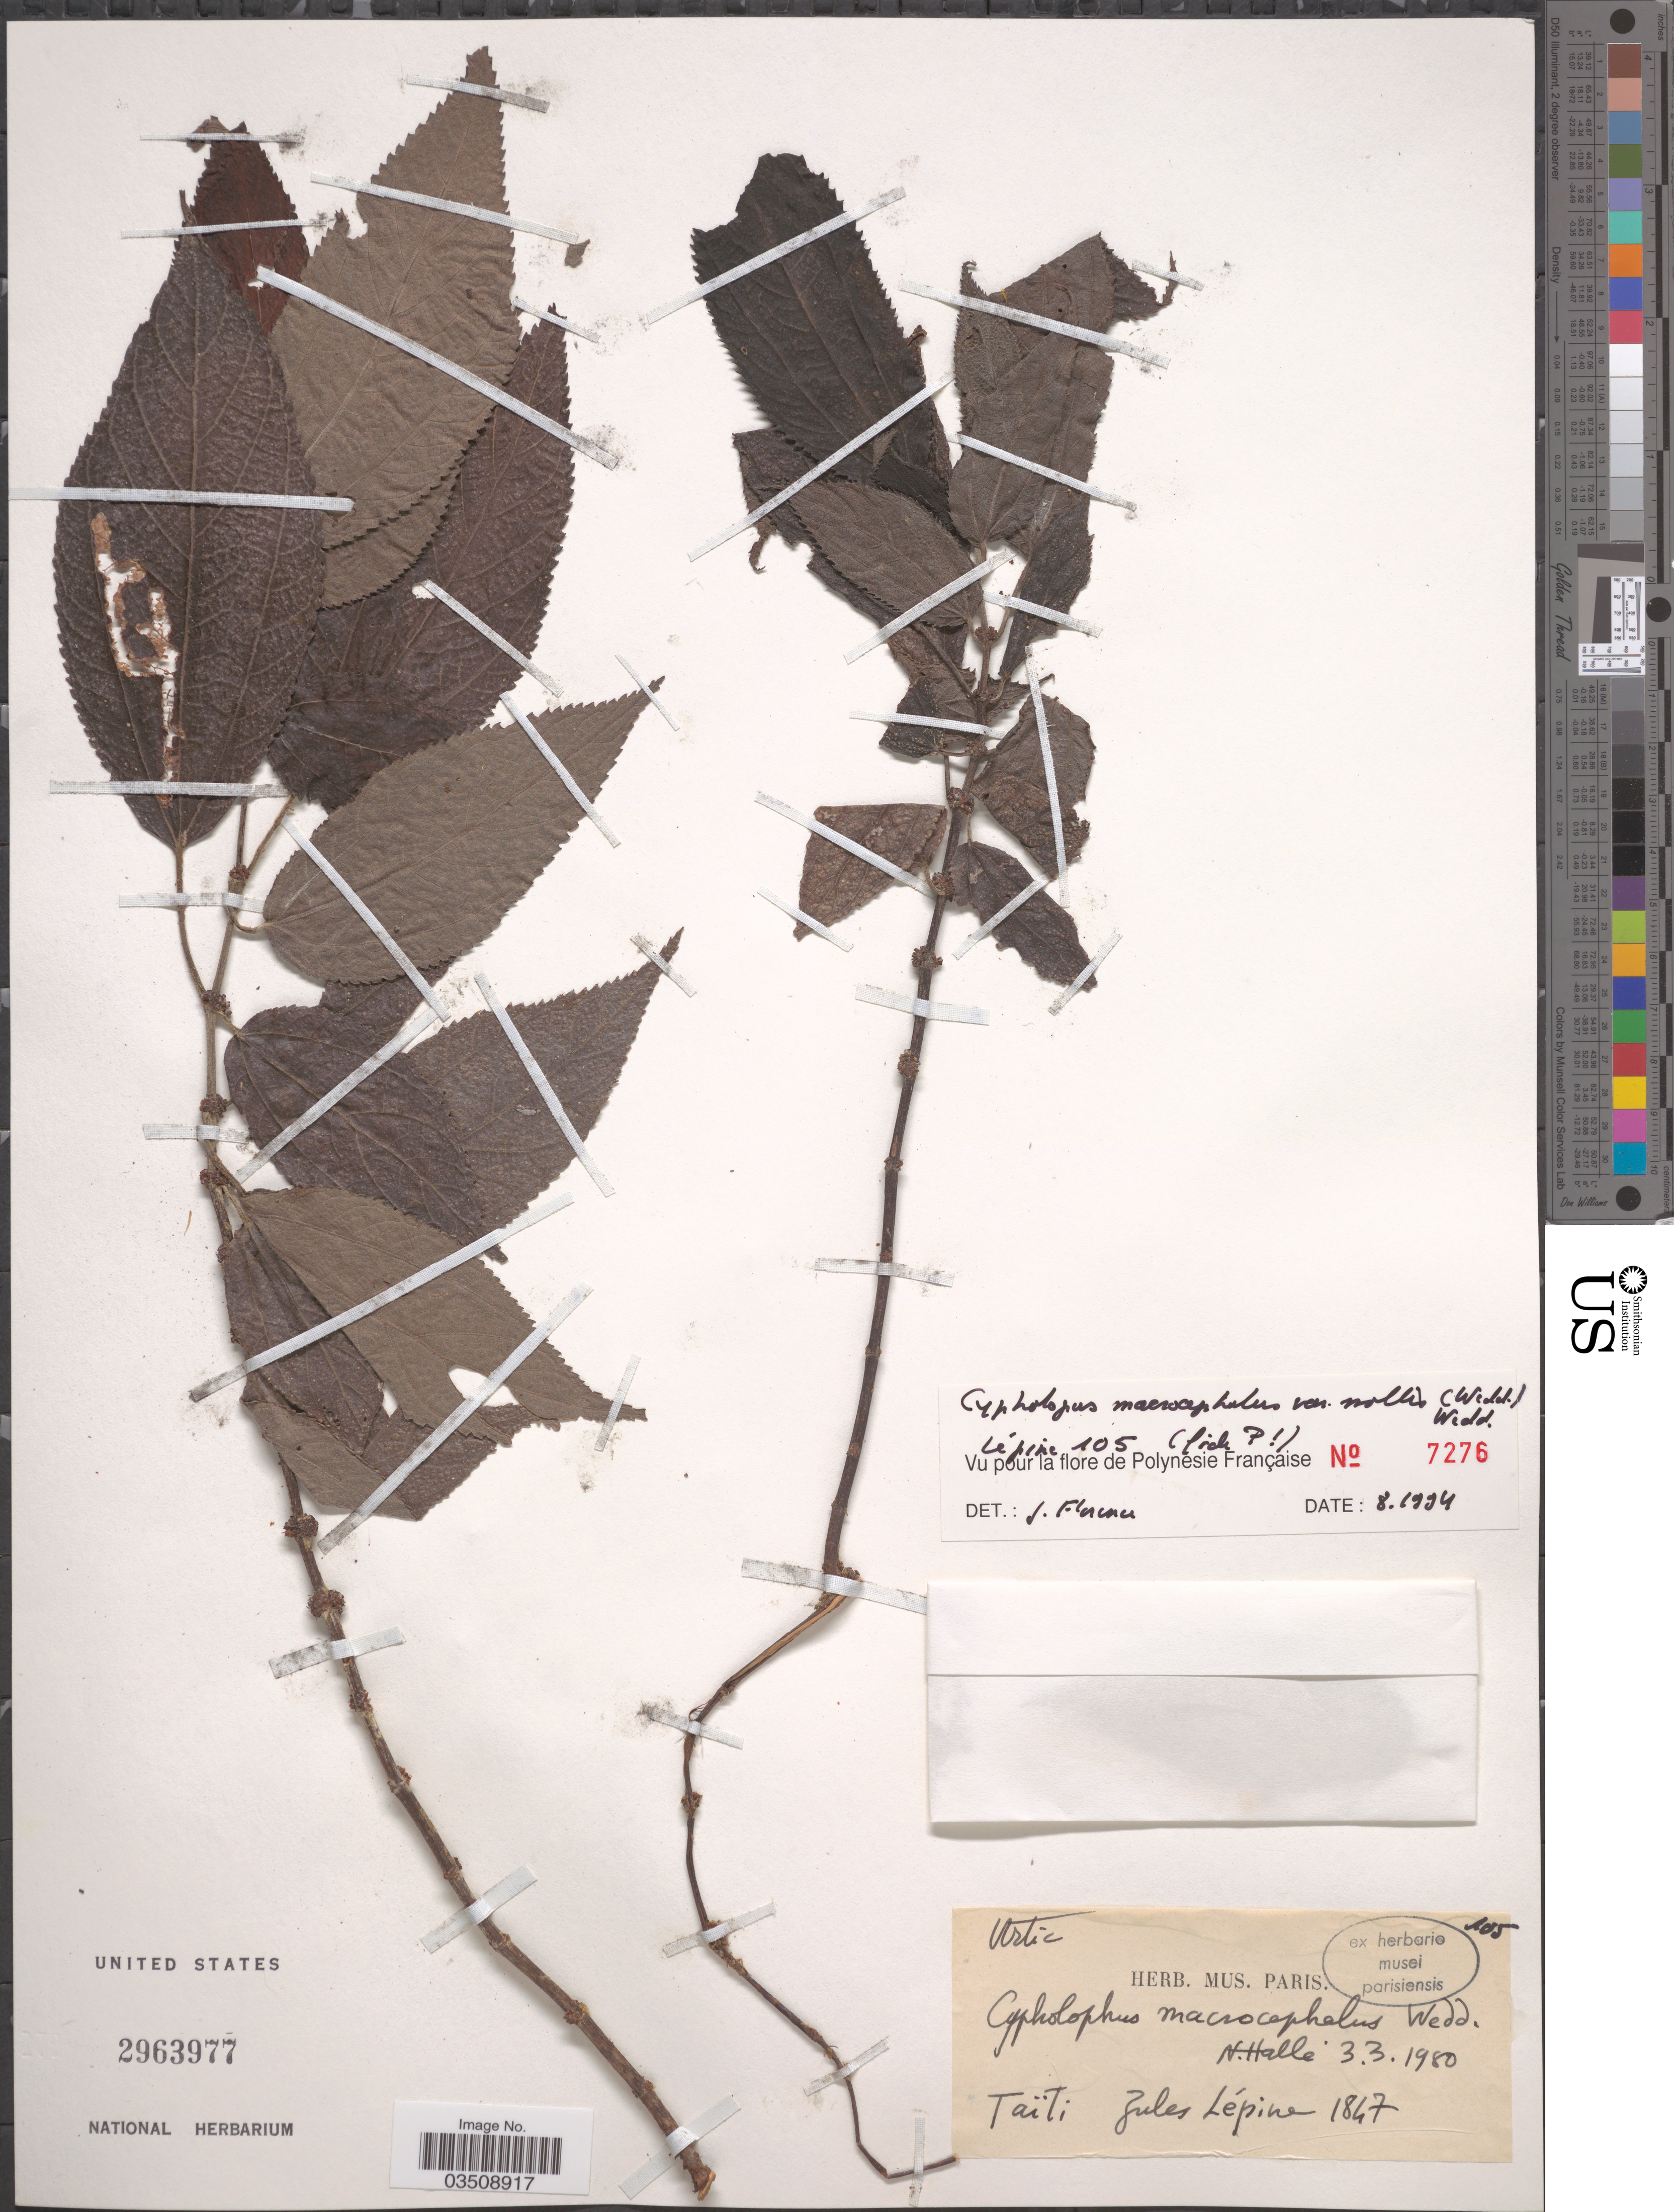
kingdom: Plantae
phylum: Tracheophyta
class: Magnoliopsida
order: Rosales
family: Urticaceae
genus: Cypholophus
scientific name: Cypholophus macrocephalus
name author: Wedd.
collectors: J. Lepine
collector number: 105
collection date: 1847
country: French Polynesia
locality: Taïti.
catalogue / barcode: US 2963977